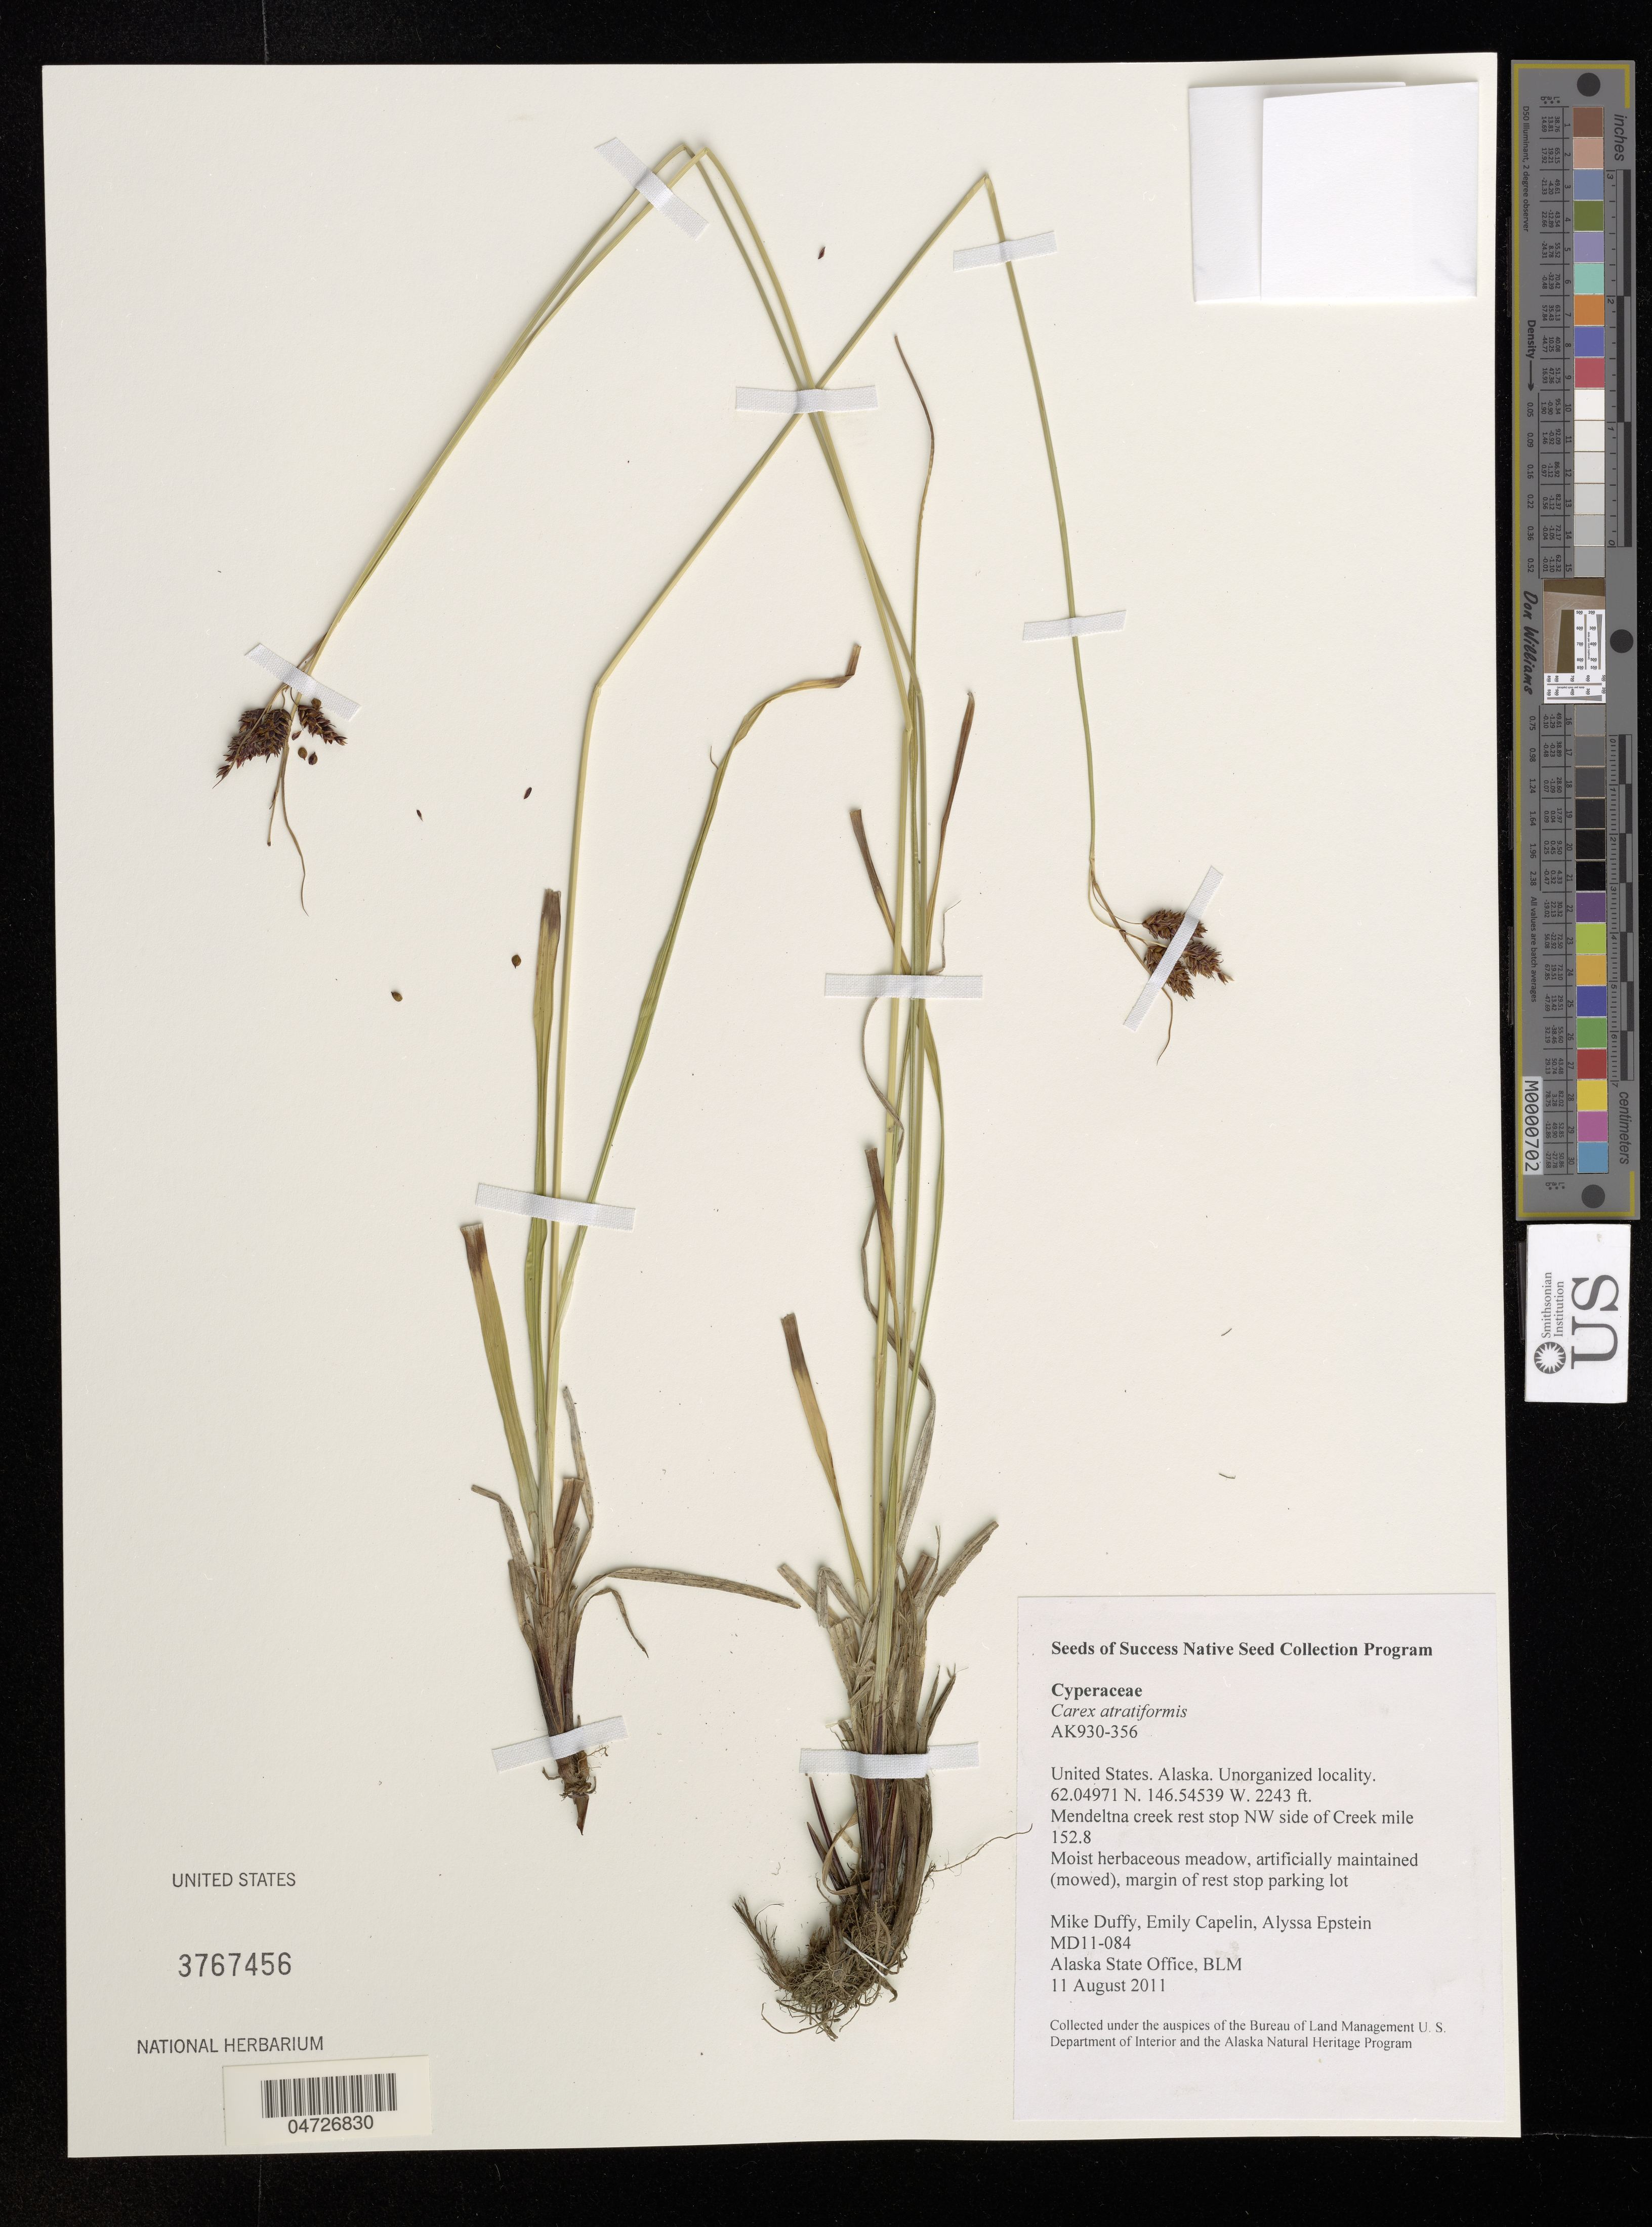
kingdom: Plantae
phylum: Tracheophyta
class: Liliopsida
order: Poales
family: Cyperaceae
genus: Carex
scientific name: Carex atratiformis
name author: Britton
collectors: M. Duffy, E. Capelin & A. Epstein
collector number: MD11-084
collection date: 2011-08-11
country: United States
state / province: Alaska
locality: Unorganized locality. Mendeltna creek rest stop NW side of Creek mile 152.8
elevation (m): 684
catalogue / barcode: US 3767456